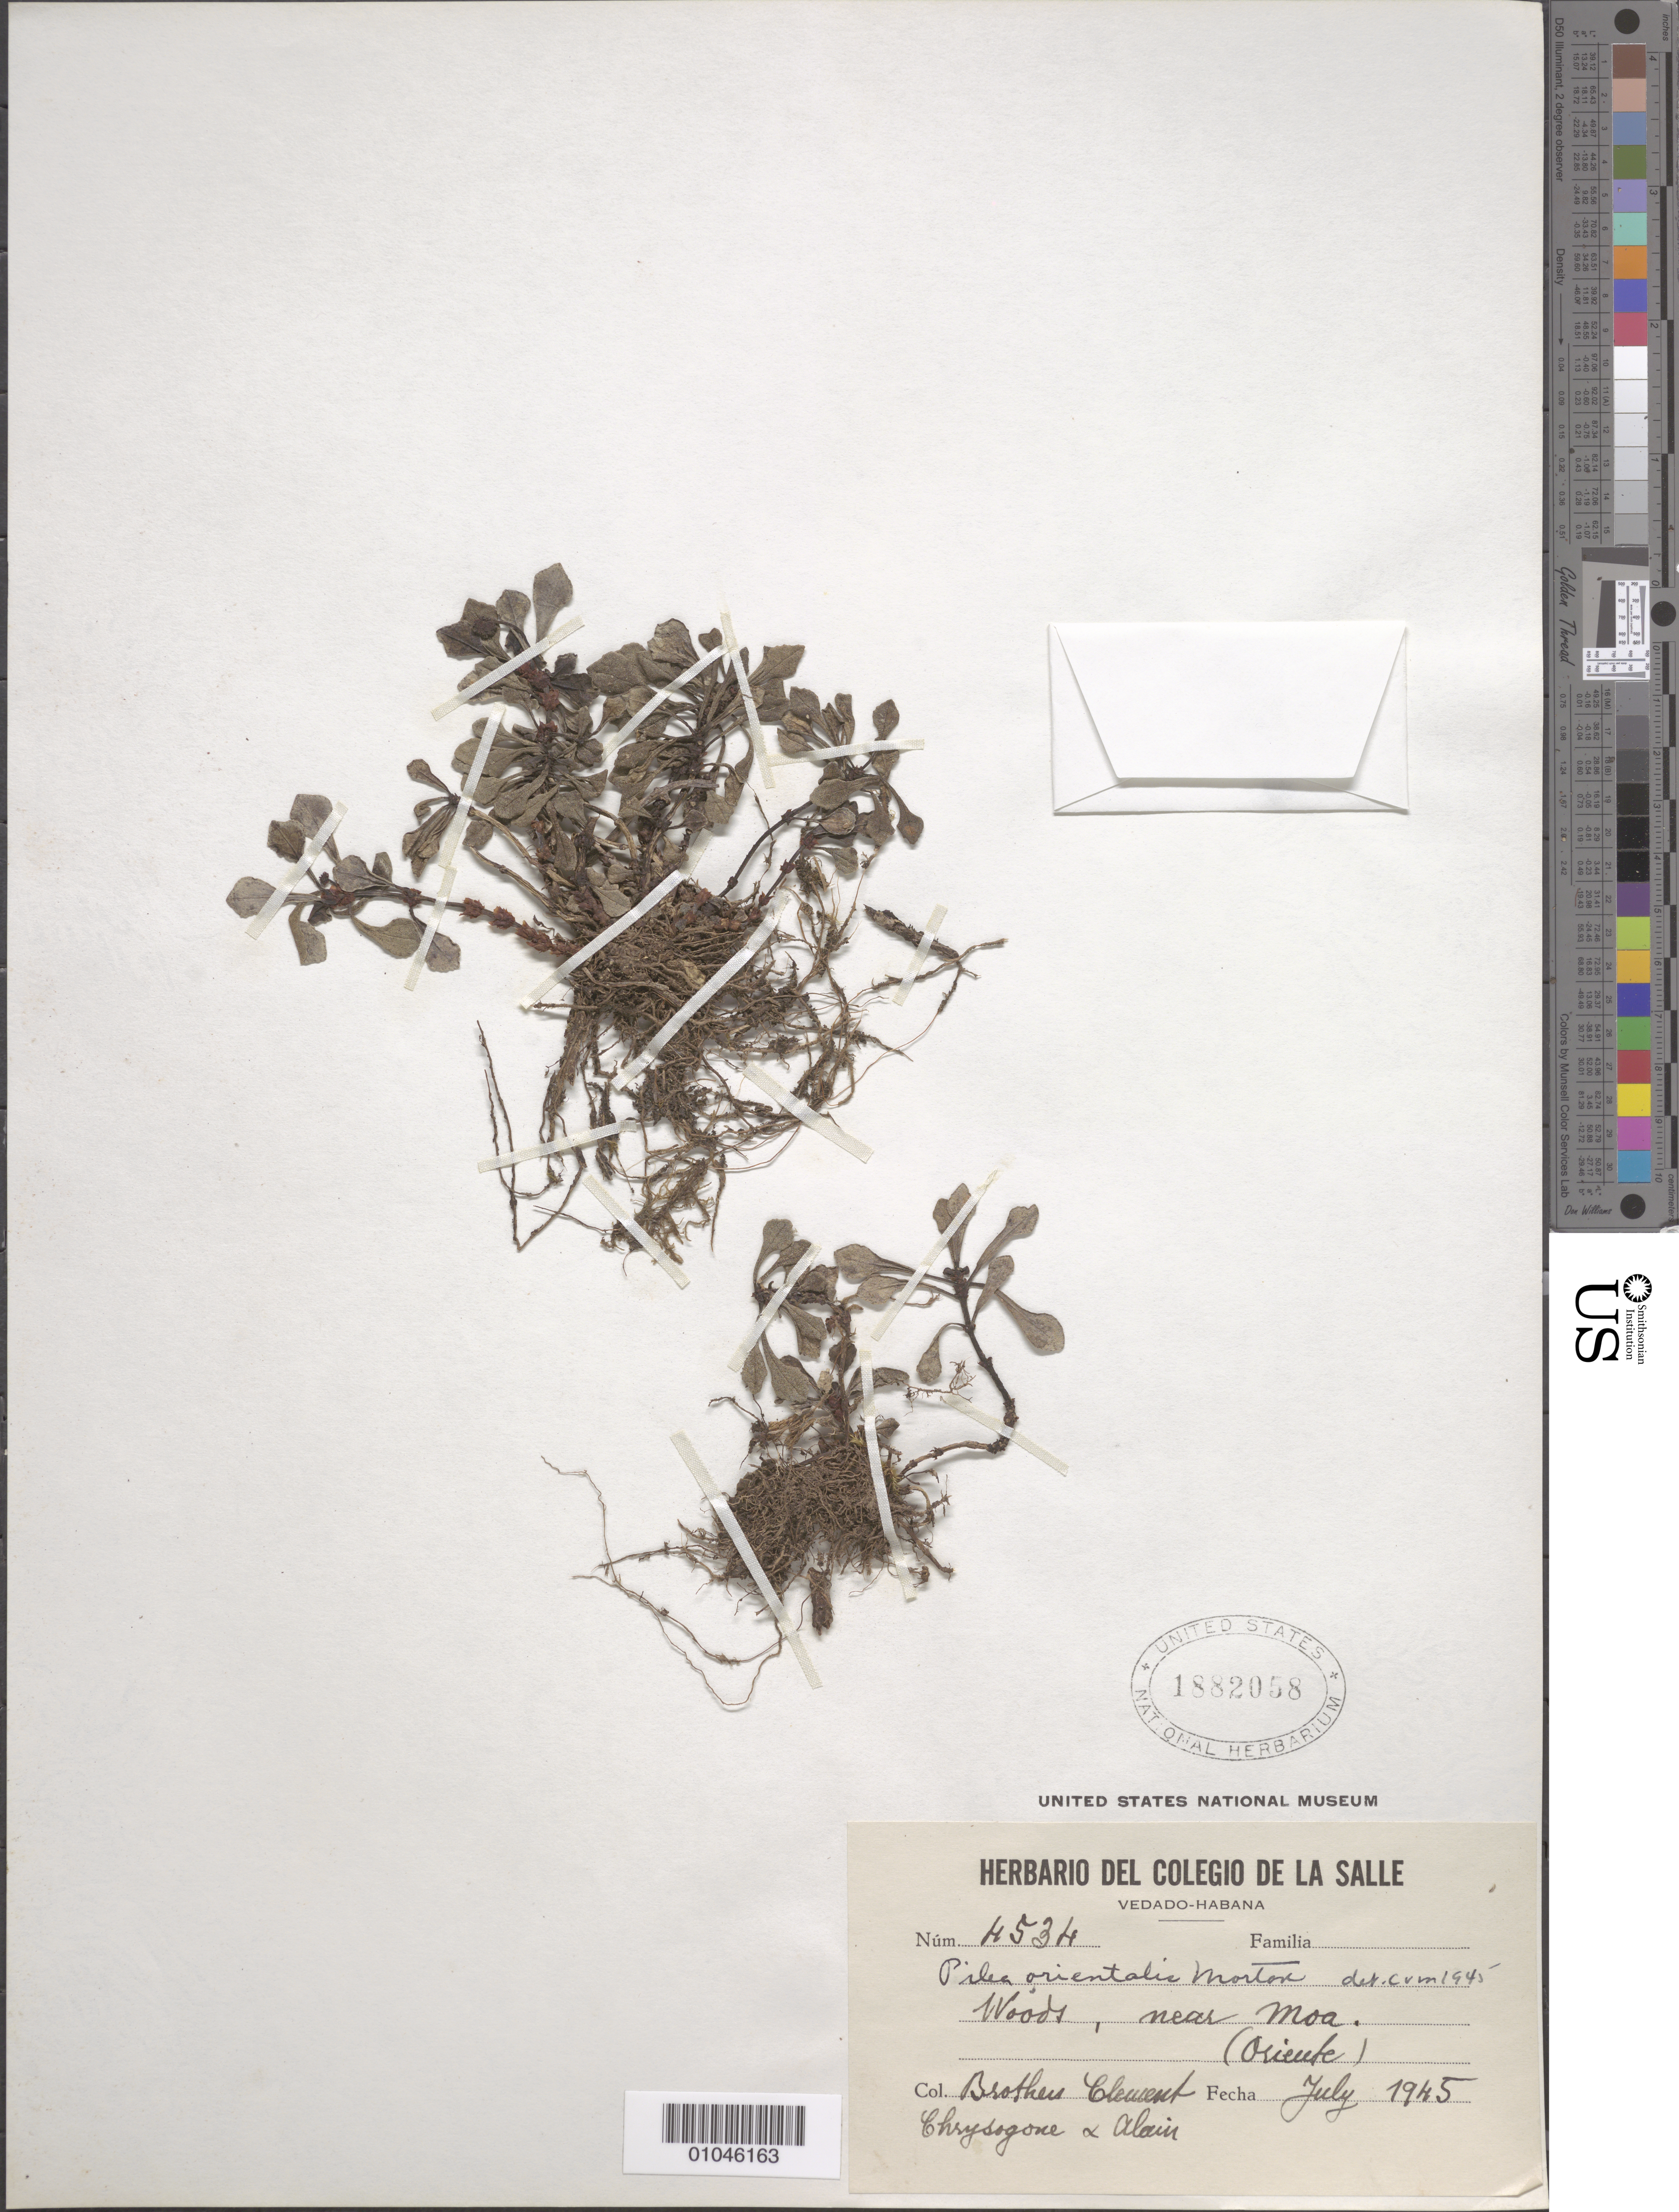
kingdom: Plantae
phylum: Tracheophyta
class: Magnoliopsida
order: Rosales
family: Urticaceae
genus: Pilea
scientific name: Pilea orientalis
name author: C.V. Morton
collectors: B. Clement, B. Chrysogone & A. H. Liogier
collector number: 4534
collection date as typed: Jul 1945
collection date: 1945-07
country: Cuba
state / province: Holguín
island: Cuba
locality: Woods, near Moa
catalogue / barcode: US 1882058